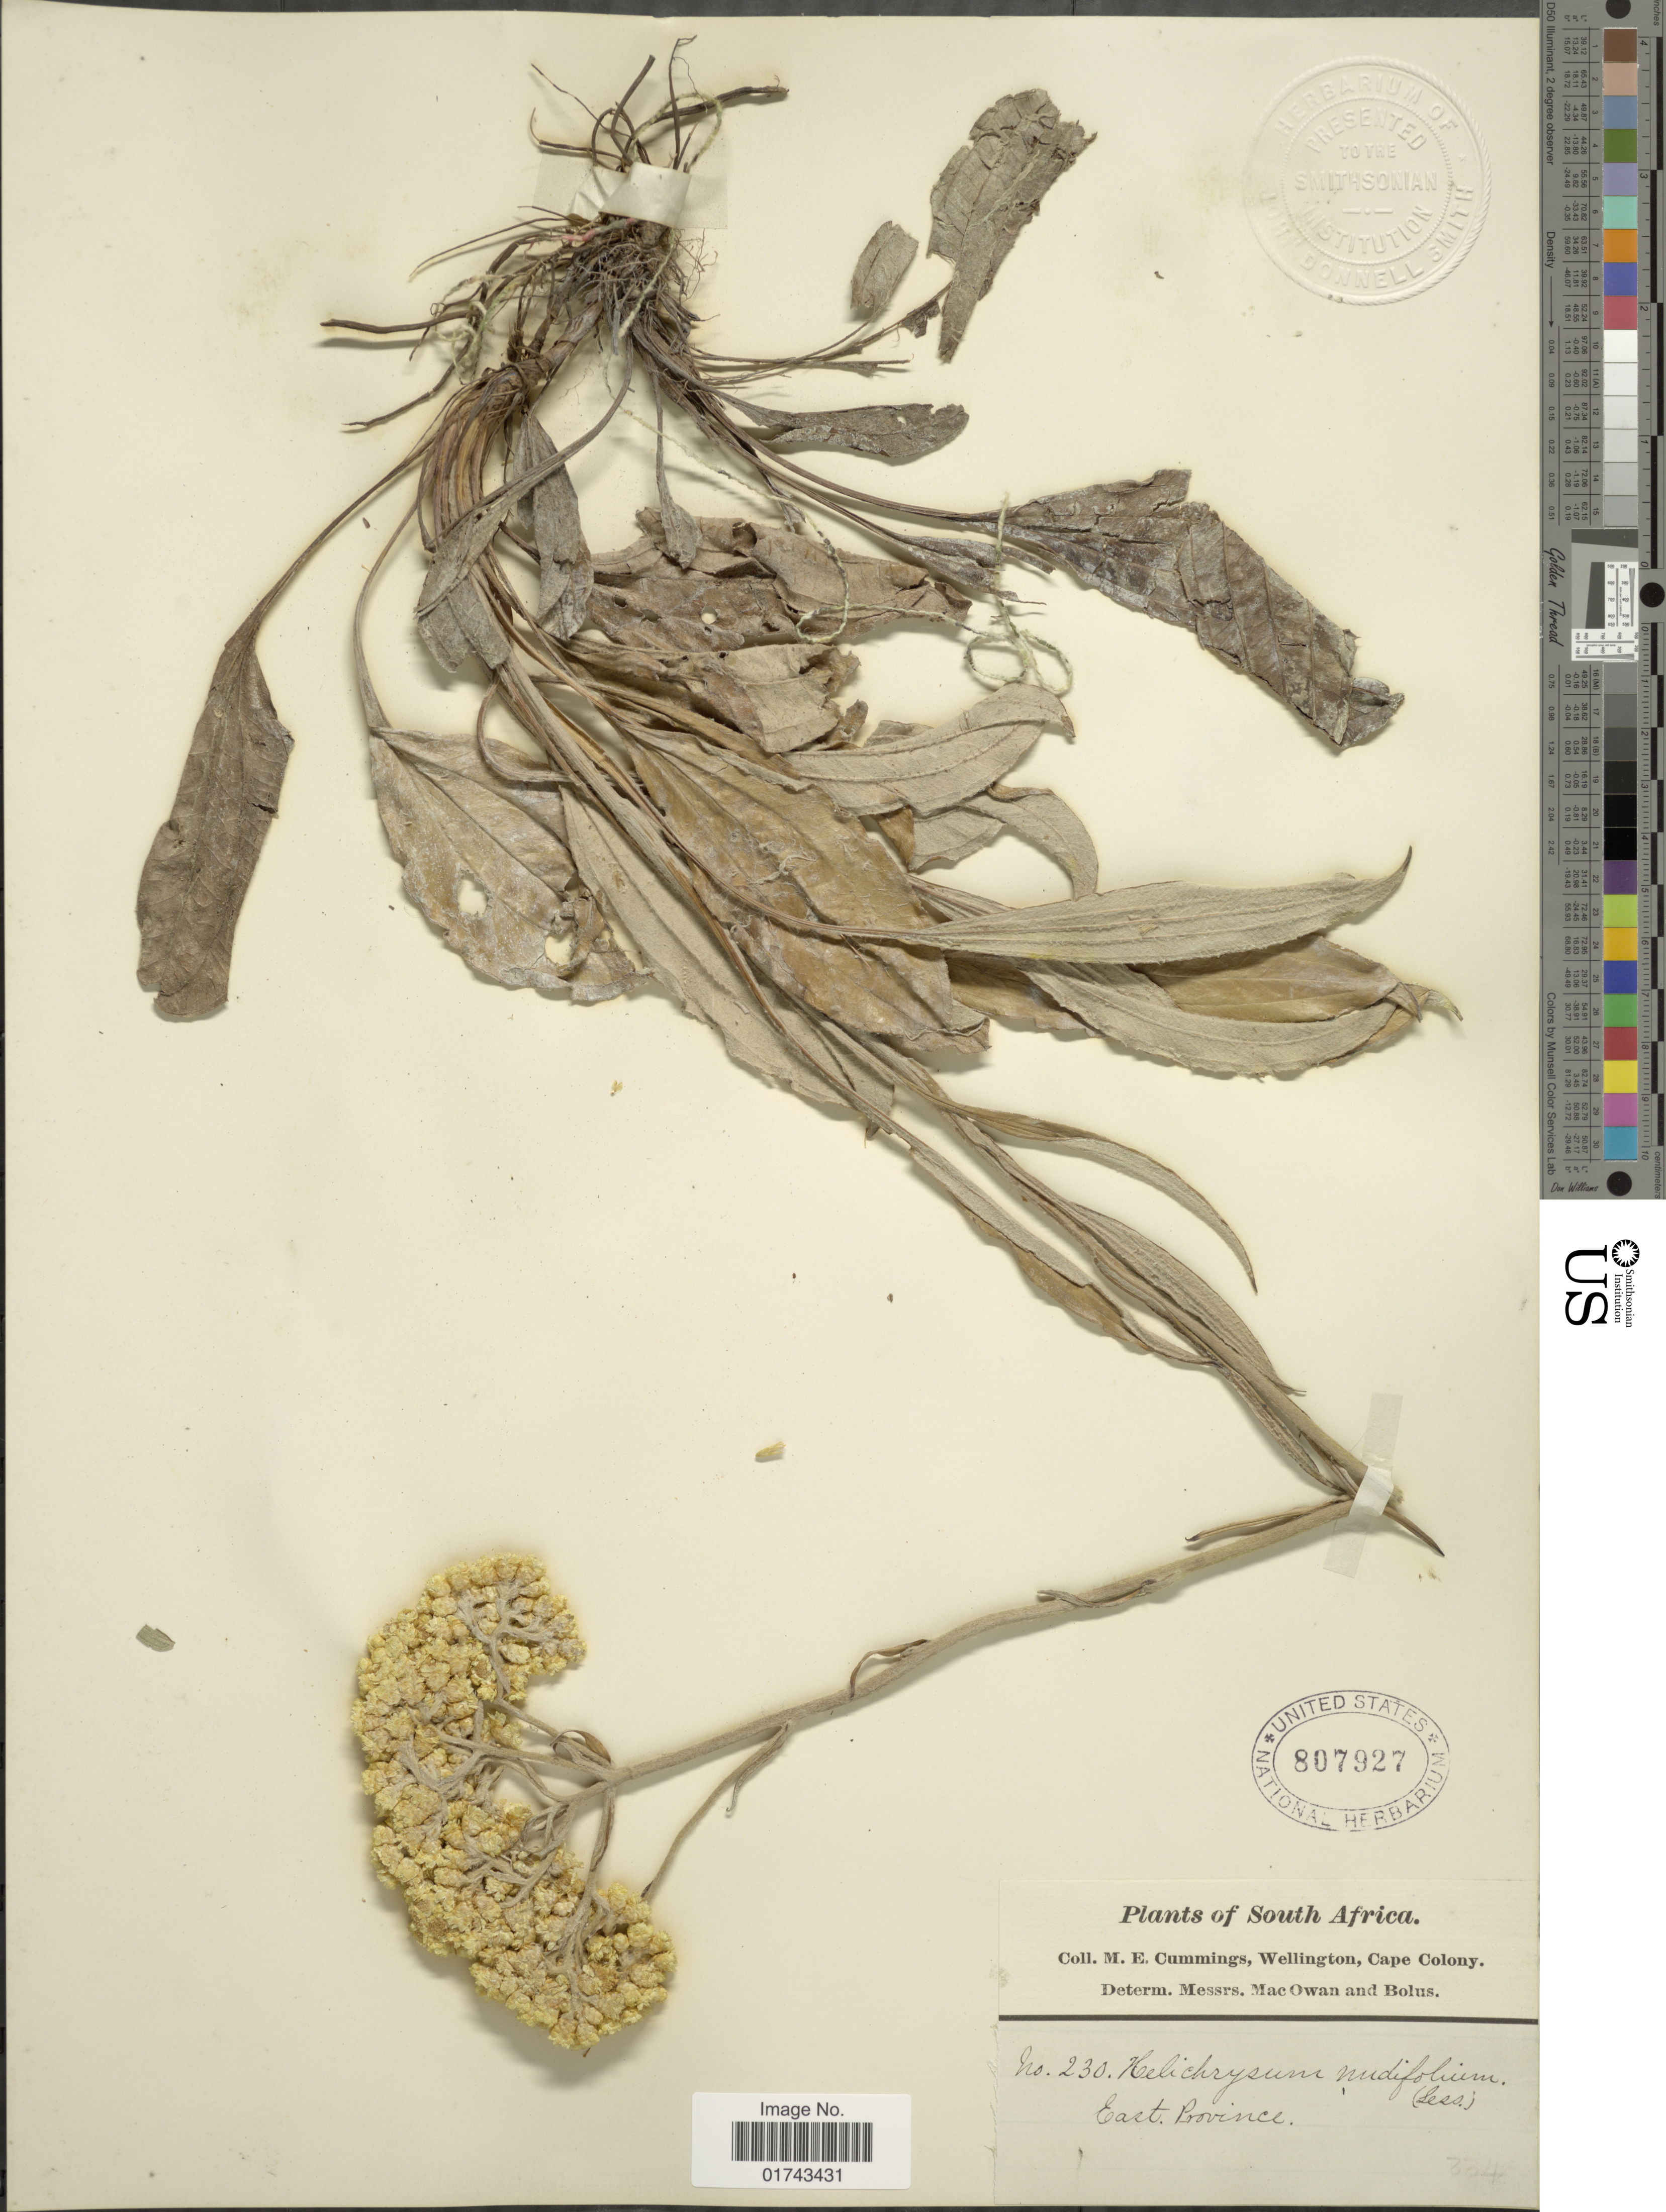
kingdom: Plantae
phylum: Tracheophyta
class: Magnoliopsida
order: Asterales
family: Asteraceae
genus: Helichrysum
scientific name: Helichrysum nudifolium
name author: (L.) Less.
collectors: M. E. Cummings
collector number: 230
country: South Africa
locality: East Province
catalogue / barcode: US 807927